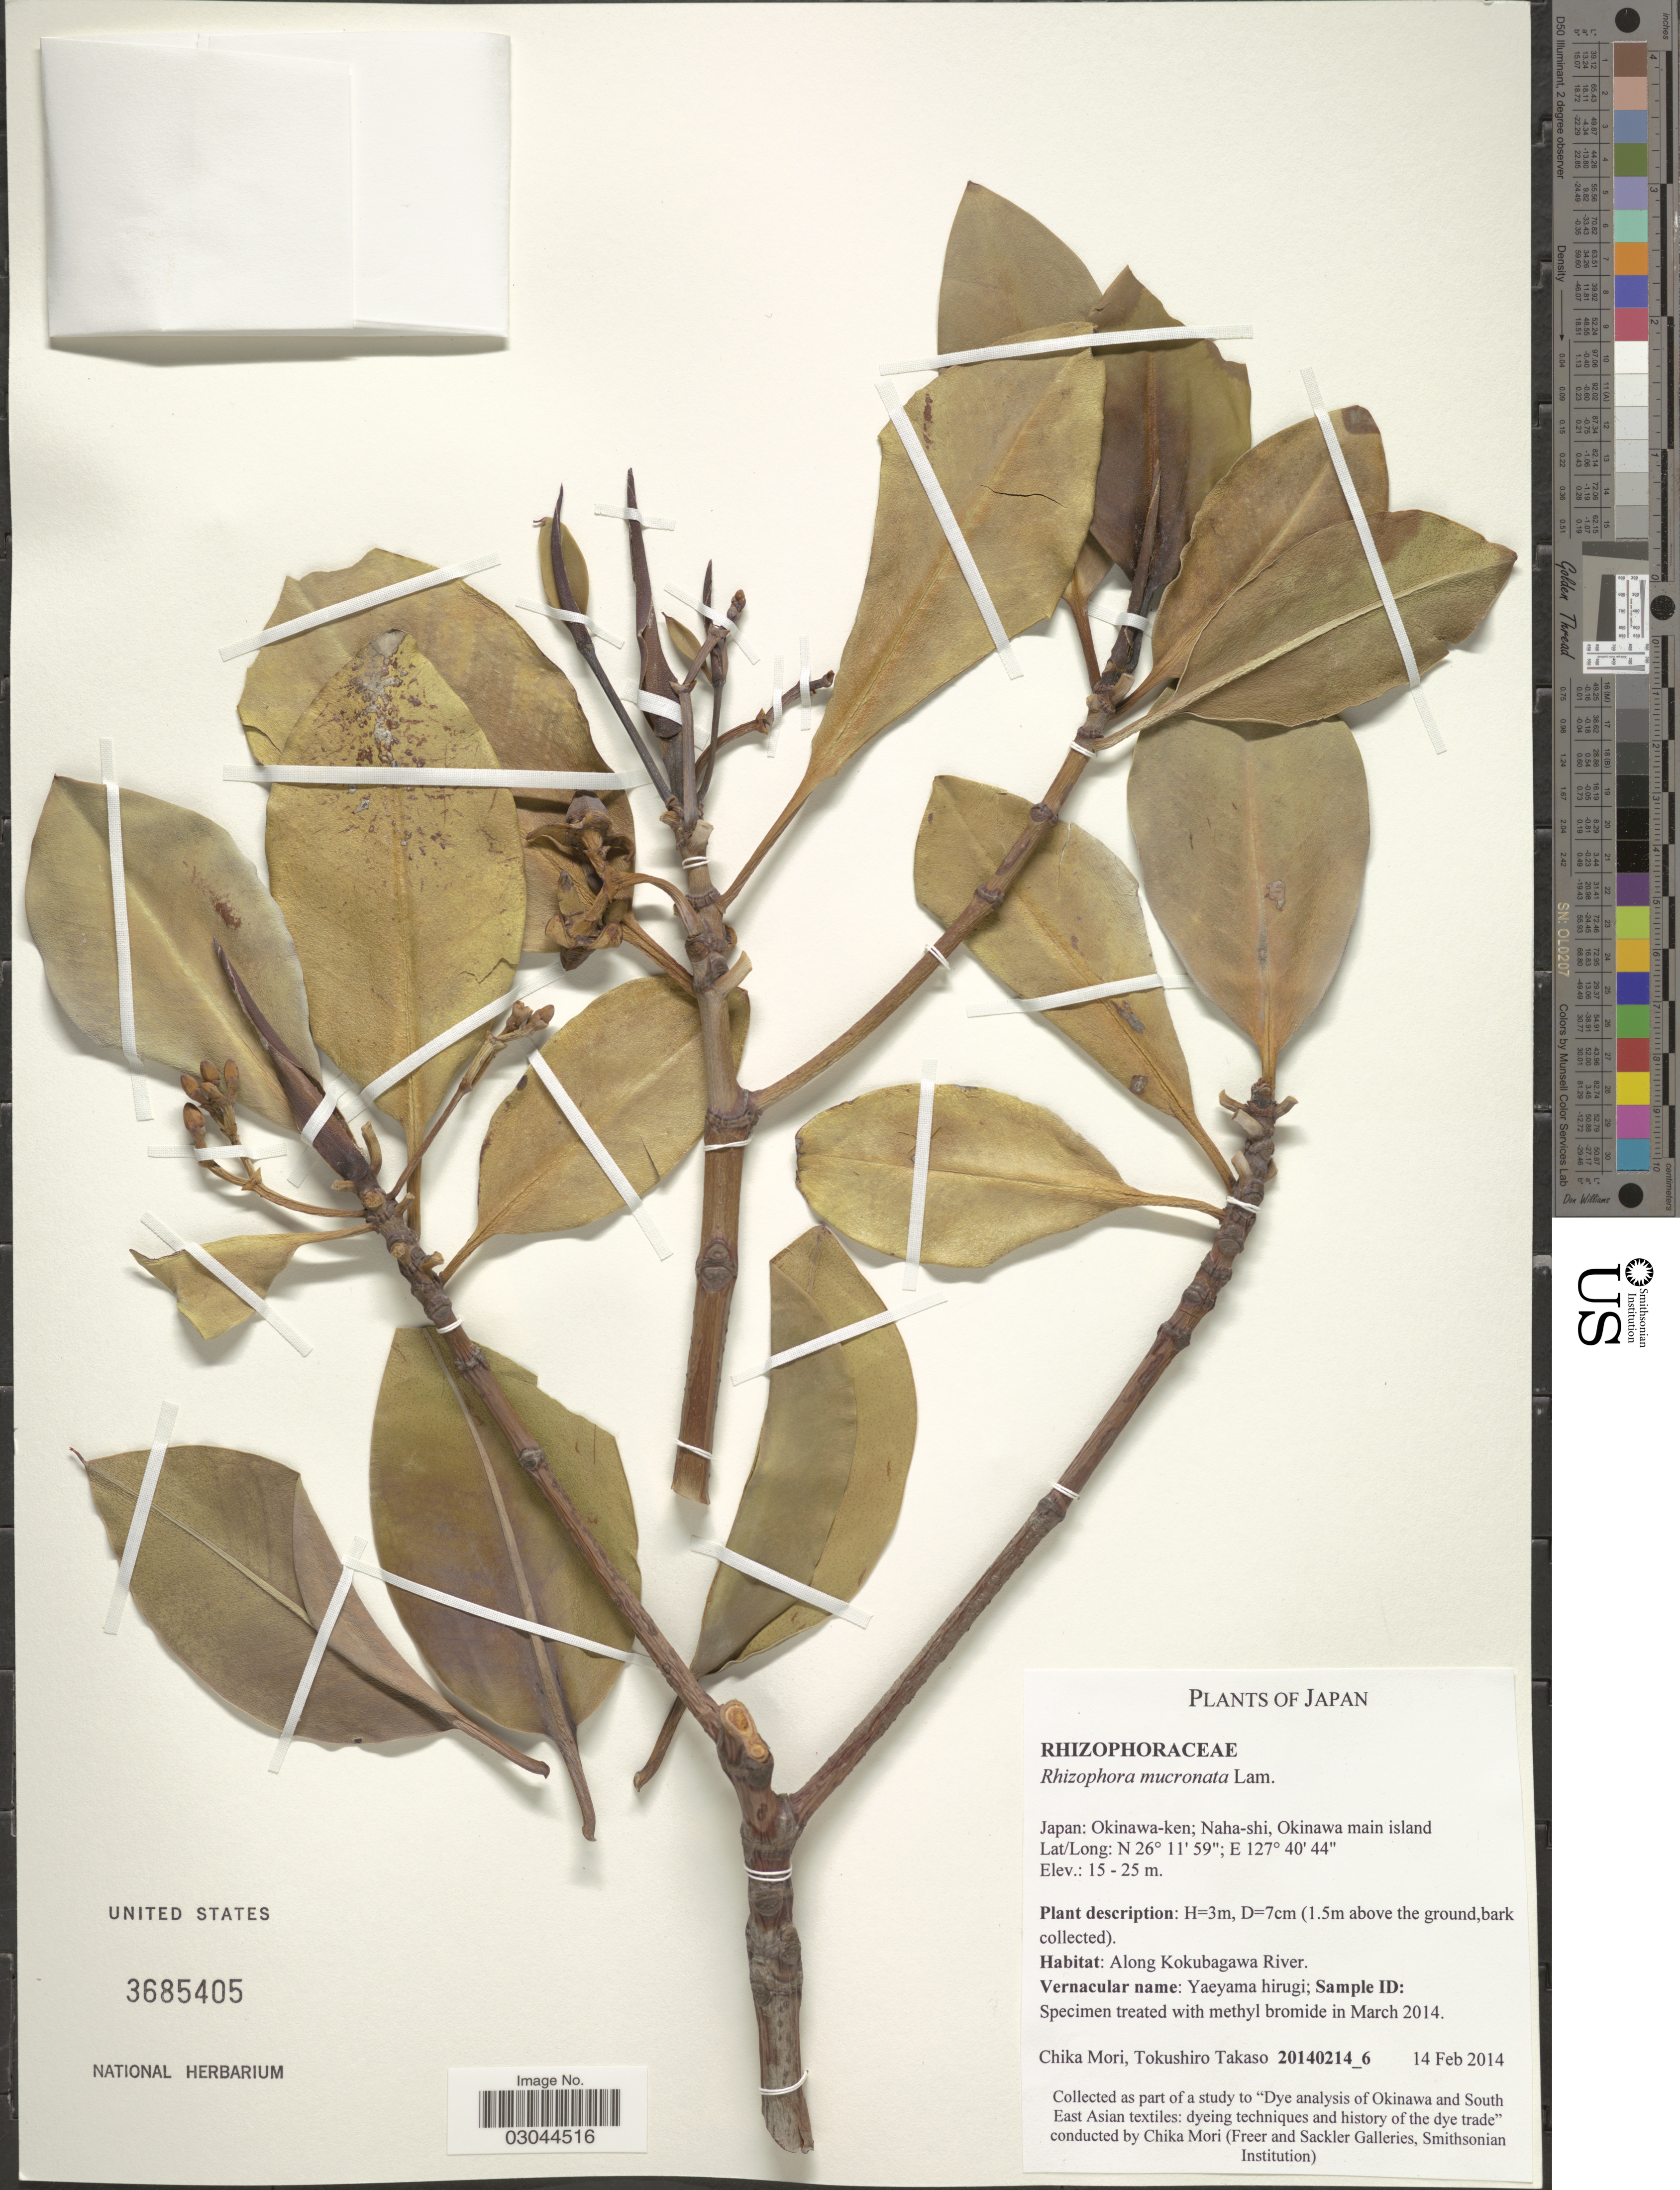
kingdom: Plantae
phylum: Tracheophyta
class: Magnoliopsida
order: Malpighiales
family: Rhizophoraceae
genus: Rhizophora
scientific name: Rhizophora mucronata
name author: Lam.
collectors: C. Mori & T. Takaso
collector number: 20140214_6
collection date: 2014-02-14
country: Japan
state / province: Okinawa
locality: Naha-shi, Okinawa mainisland. Along Kokubagawa River.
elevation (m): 15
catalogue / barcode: US 3685405